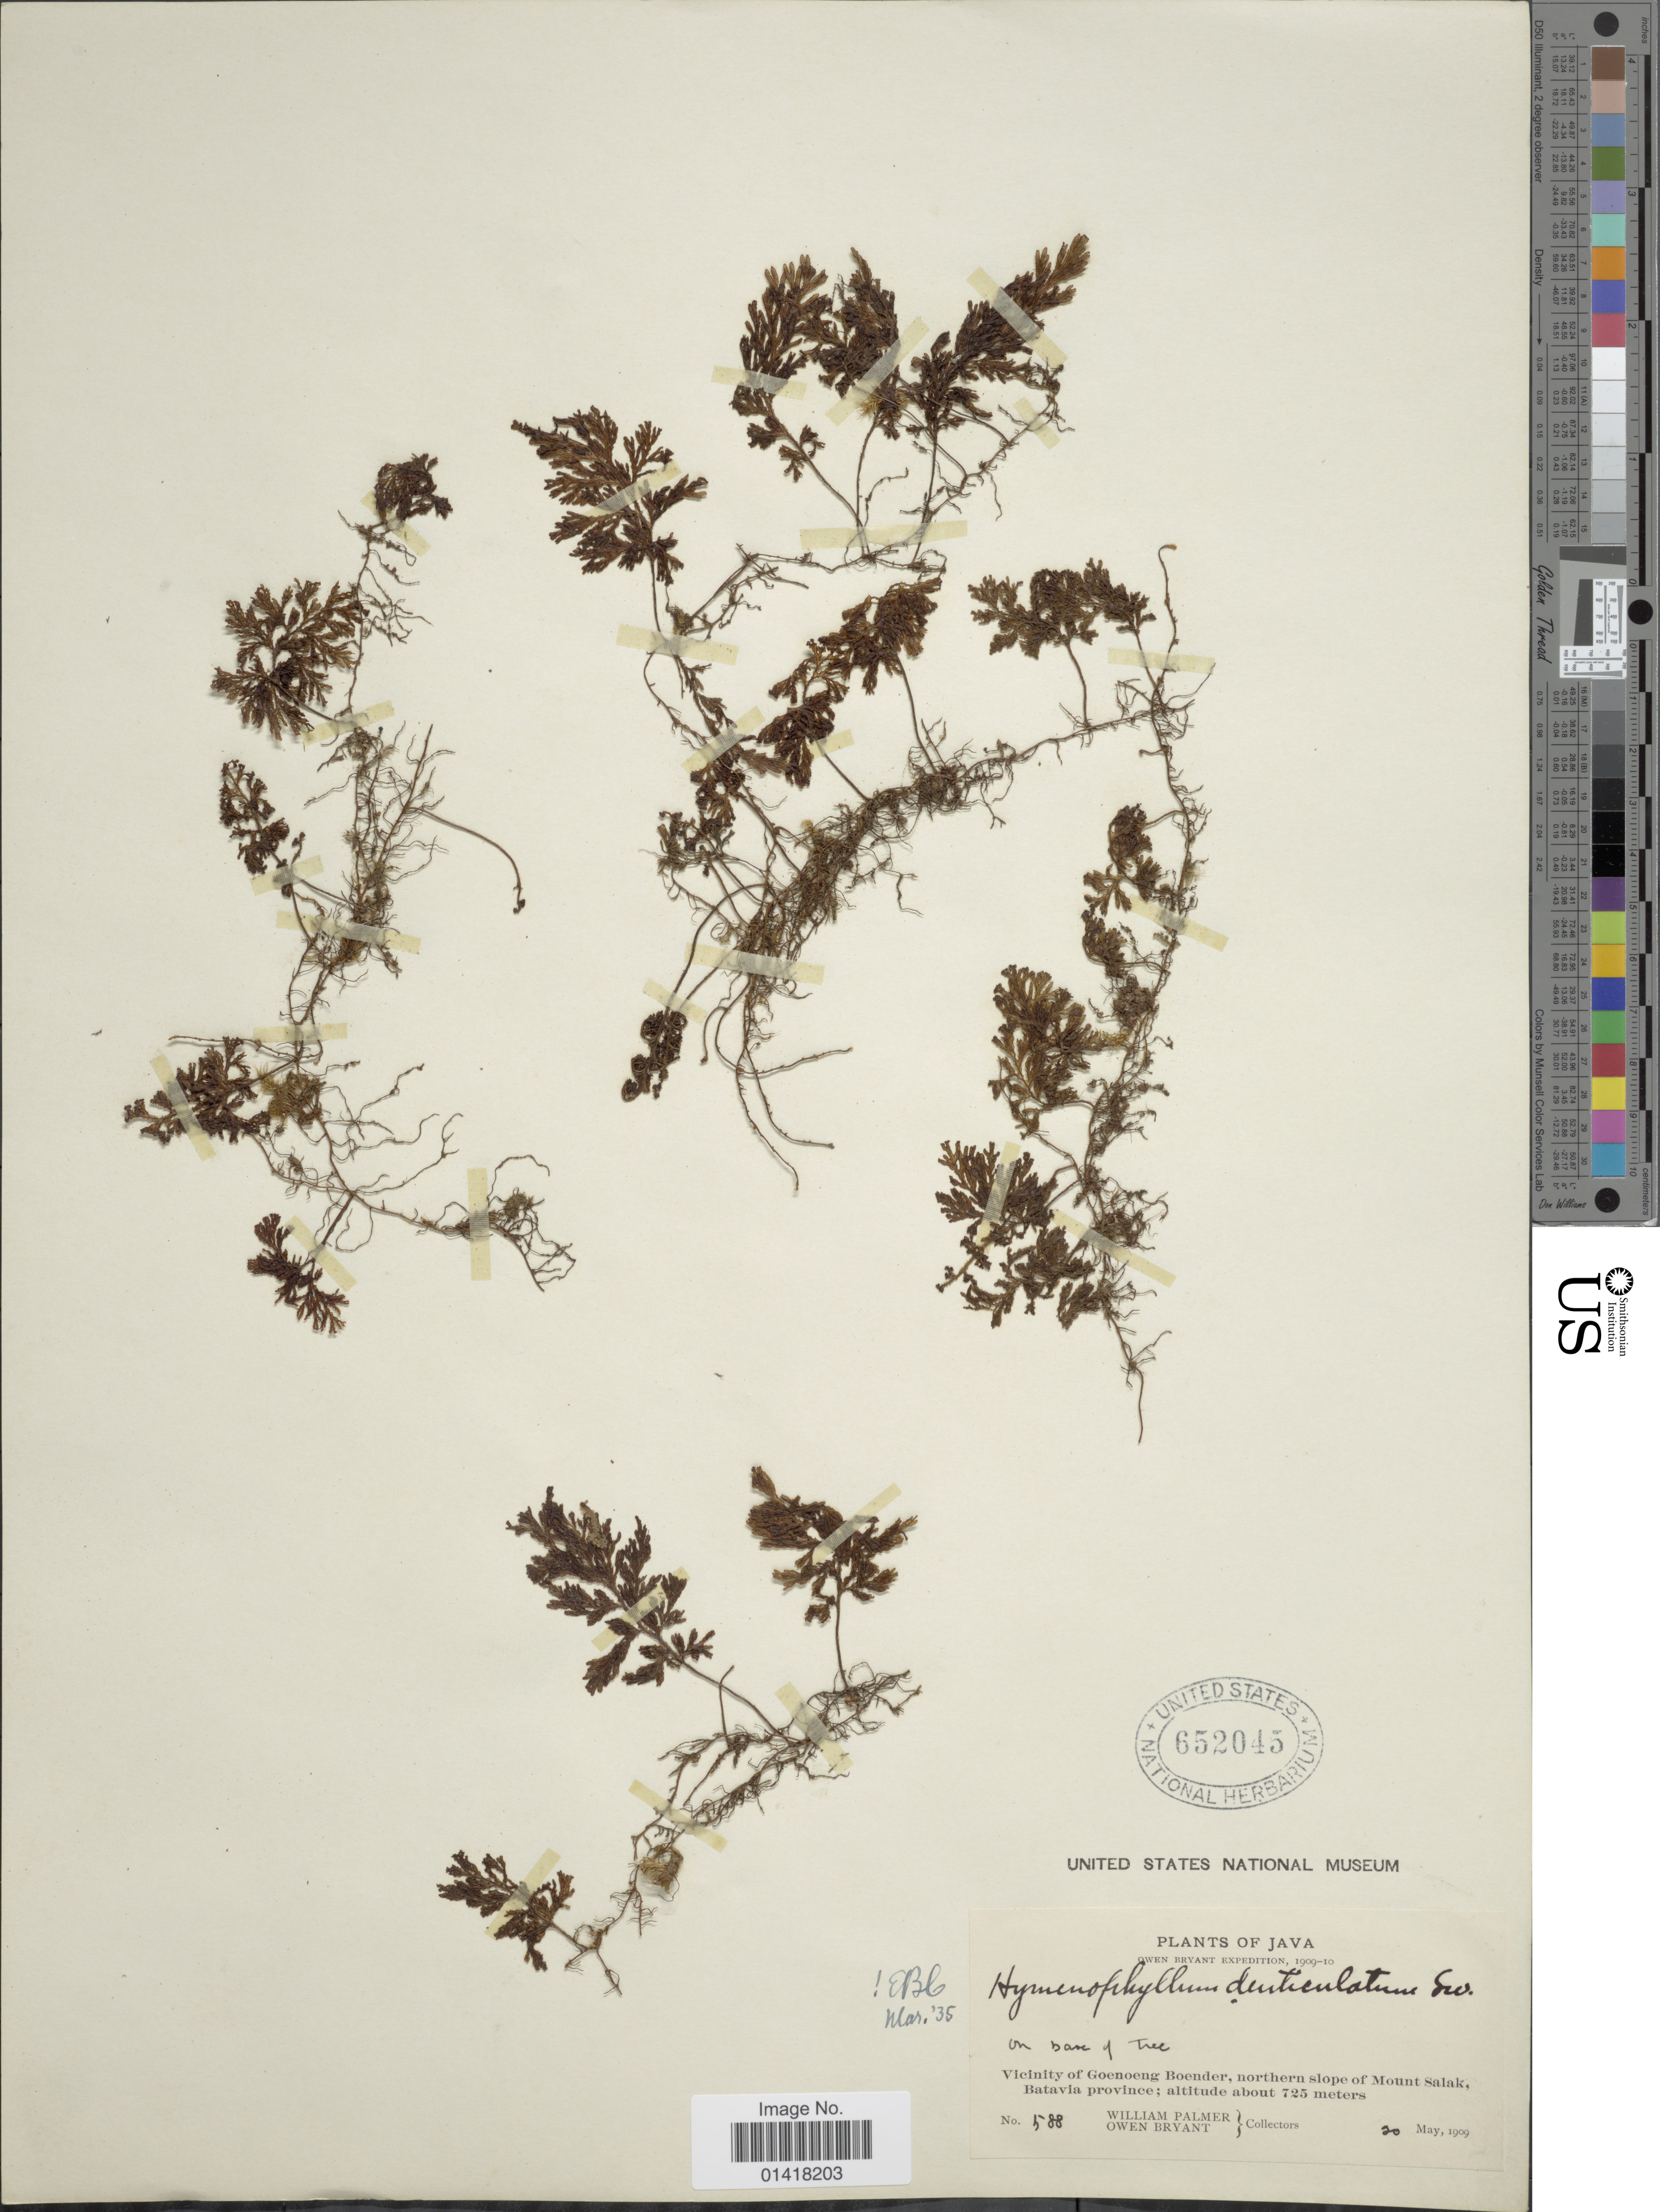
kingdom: Plantae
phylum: Tracheophyta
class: Polypodiopsida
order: Hymenophyllales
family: Hymenophyllaceae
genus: Hymenophyllum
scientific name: Hymenophyllum denticulatum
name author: Sw.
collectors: W. Palmer & O. Bryant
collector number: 588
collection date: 1909-05-20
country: Indonesia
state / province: Java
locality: Vicinity of Goenoeng Boender, northern slope of Mount Salak, batavia province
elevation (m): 725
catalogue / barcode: US 652045